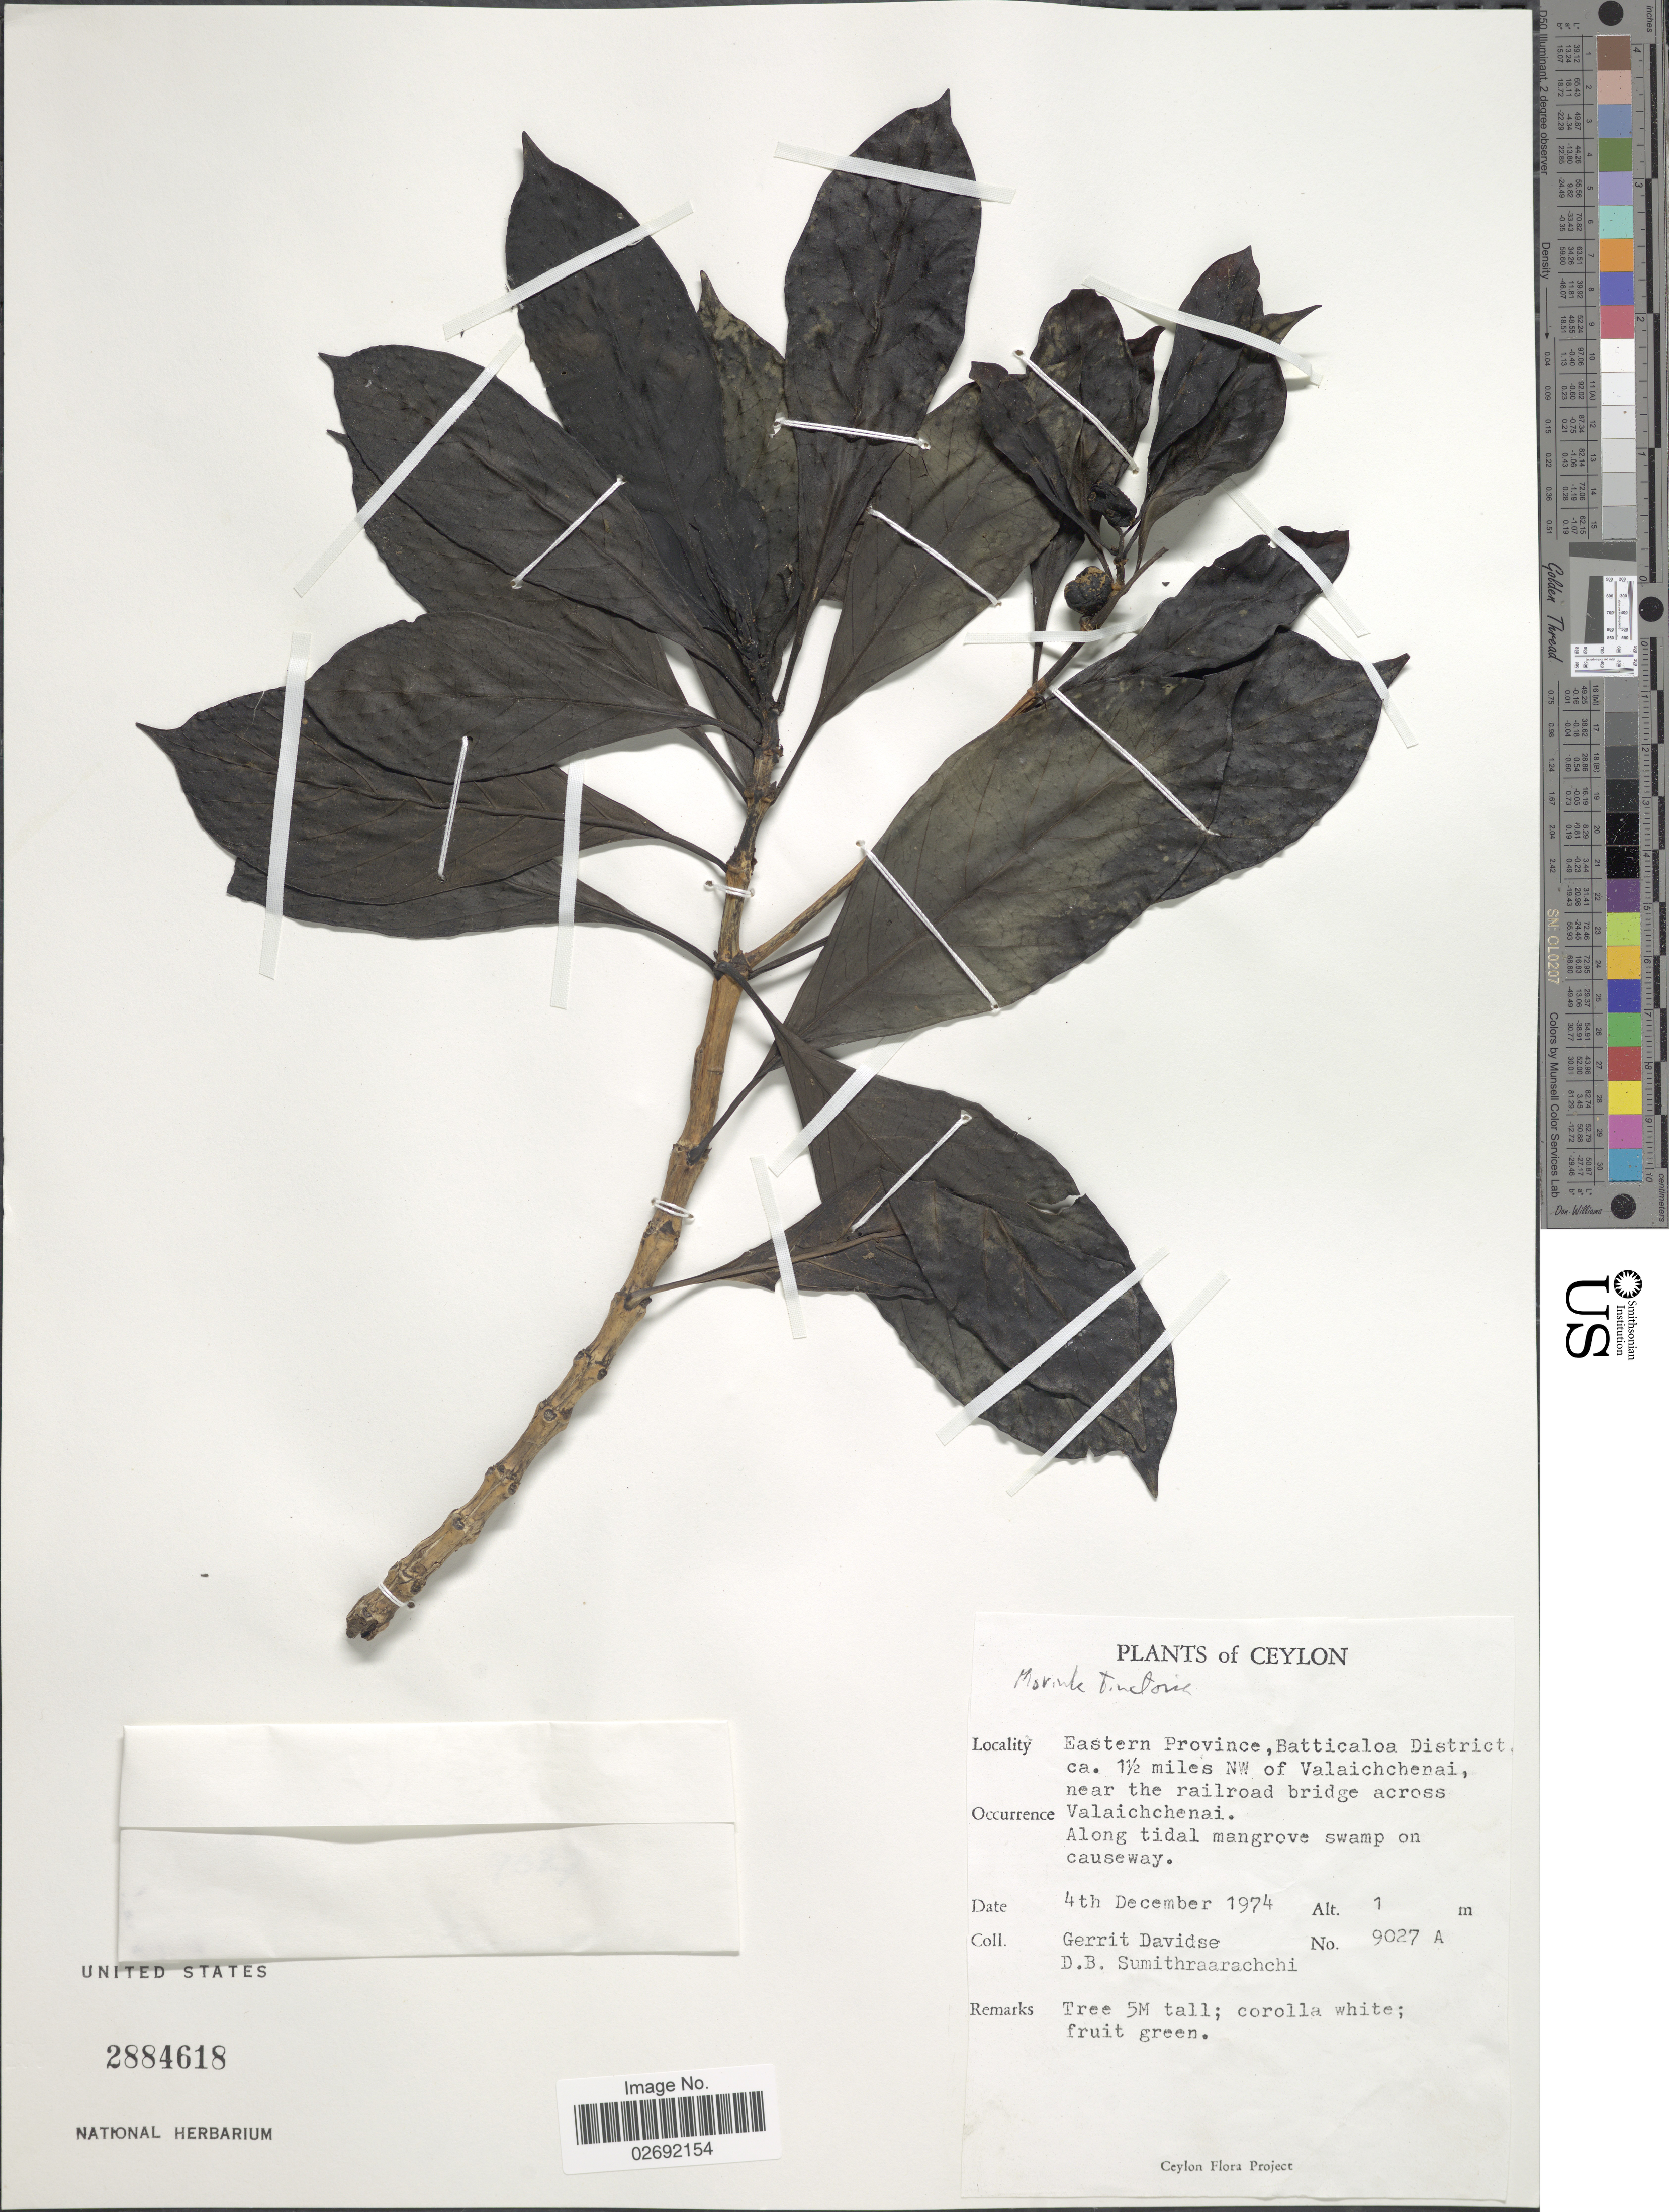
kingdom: Plantae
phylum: Tracheophyta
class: Magnoliopsida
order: Gentianales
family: Rubiaceae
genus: Morinda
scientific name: Morinda coreia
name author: Buch.-Ham.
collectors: G. Davidse & D. B. Sumithraarachchi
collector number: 9027 A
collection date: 1974-12-04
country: Sri Lanka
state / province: Eastern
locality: Ceylon, Batticaloa District, ca. 1½ miles NW of Valaichchenai, near the railroad bridge across Valaichchenai, Along tidal mangrove swamp on causeway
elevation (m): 1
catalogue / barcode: US 2884618